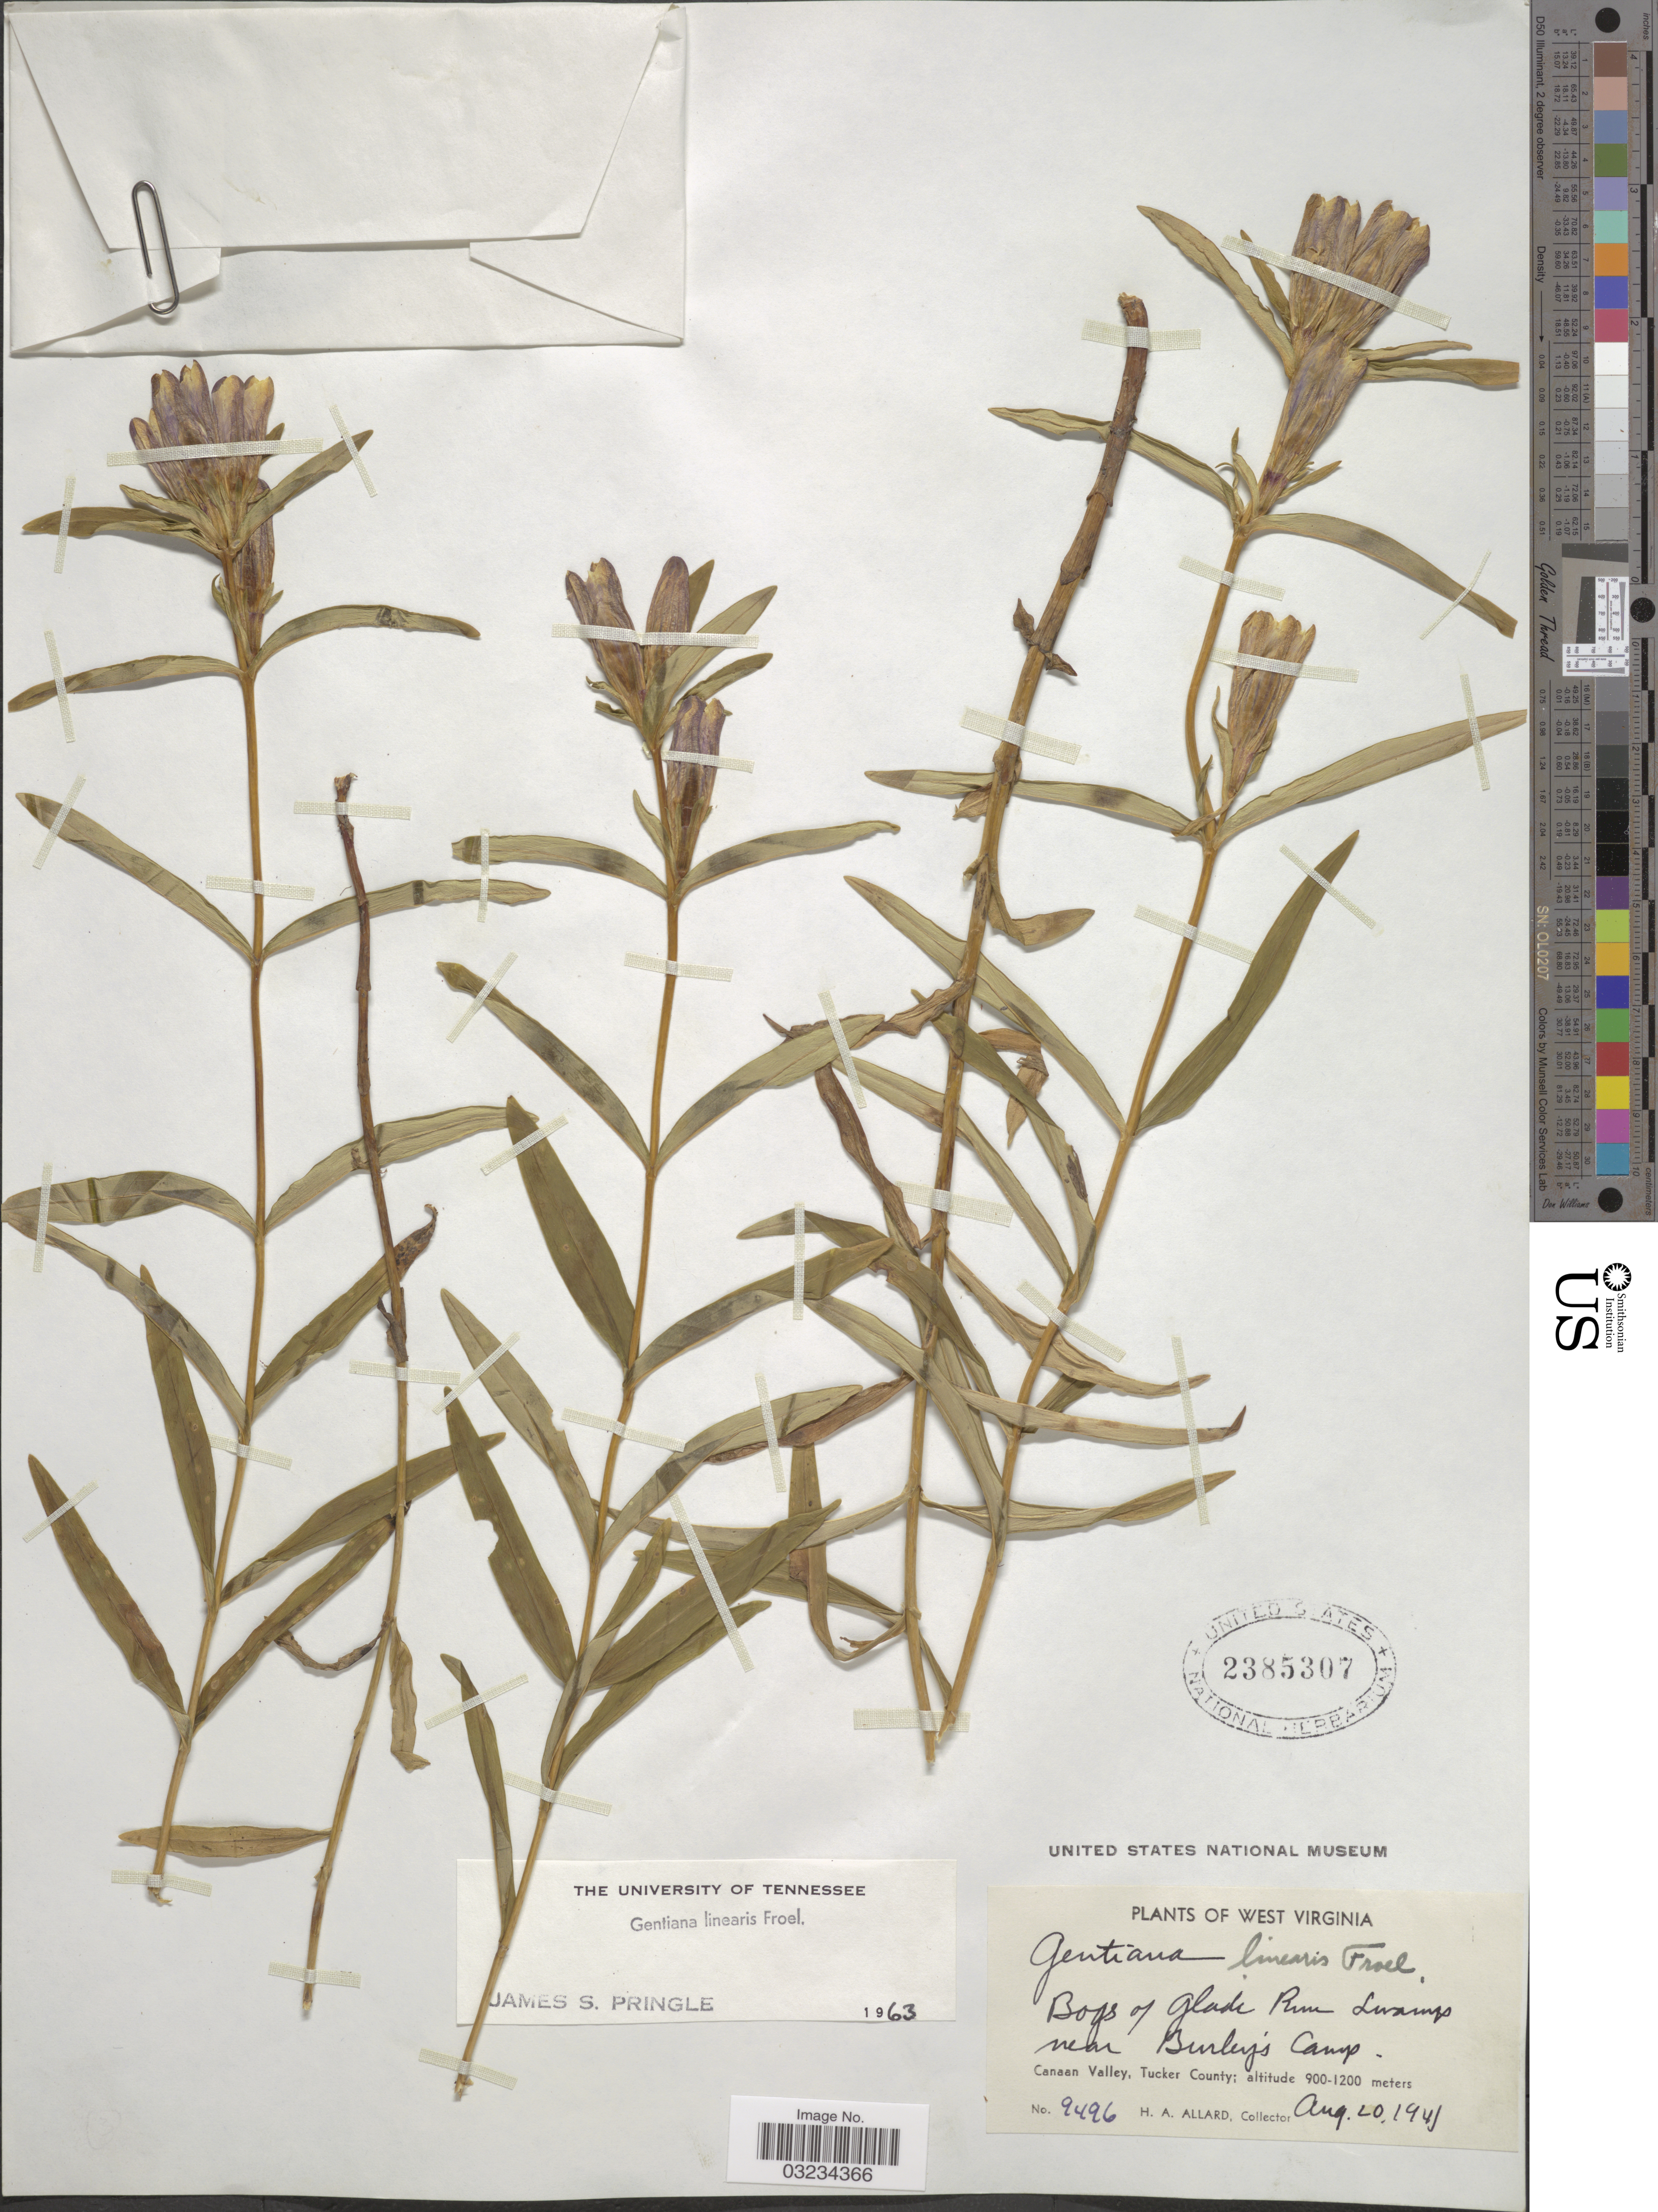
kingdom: Plantae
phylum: Tracheophyta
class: Magnoliopsida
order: Gentianales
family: Gentianaceae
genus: Gentiana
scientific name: Gentiana linearis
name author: Froel.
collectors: H. A. Allard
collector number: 9496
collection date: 1945-08-20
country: United States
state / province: West Virginia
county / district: Tucker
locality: Bogs of Glade Run Swamps near Burley's Camp, Canaan Valley, Tucker County.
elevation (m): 900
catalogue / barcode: US 2385307